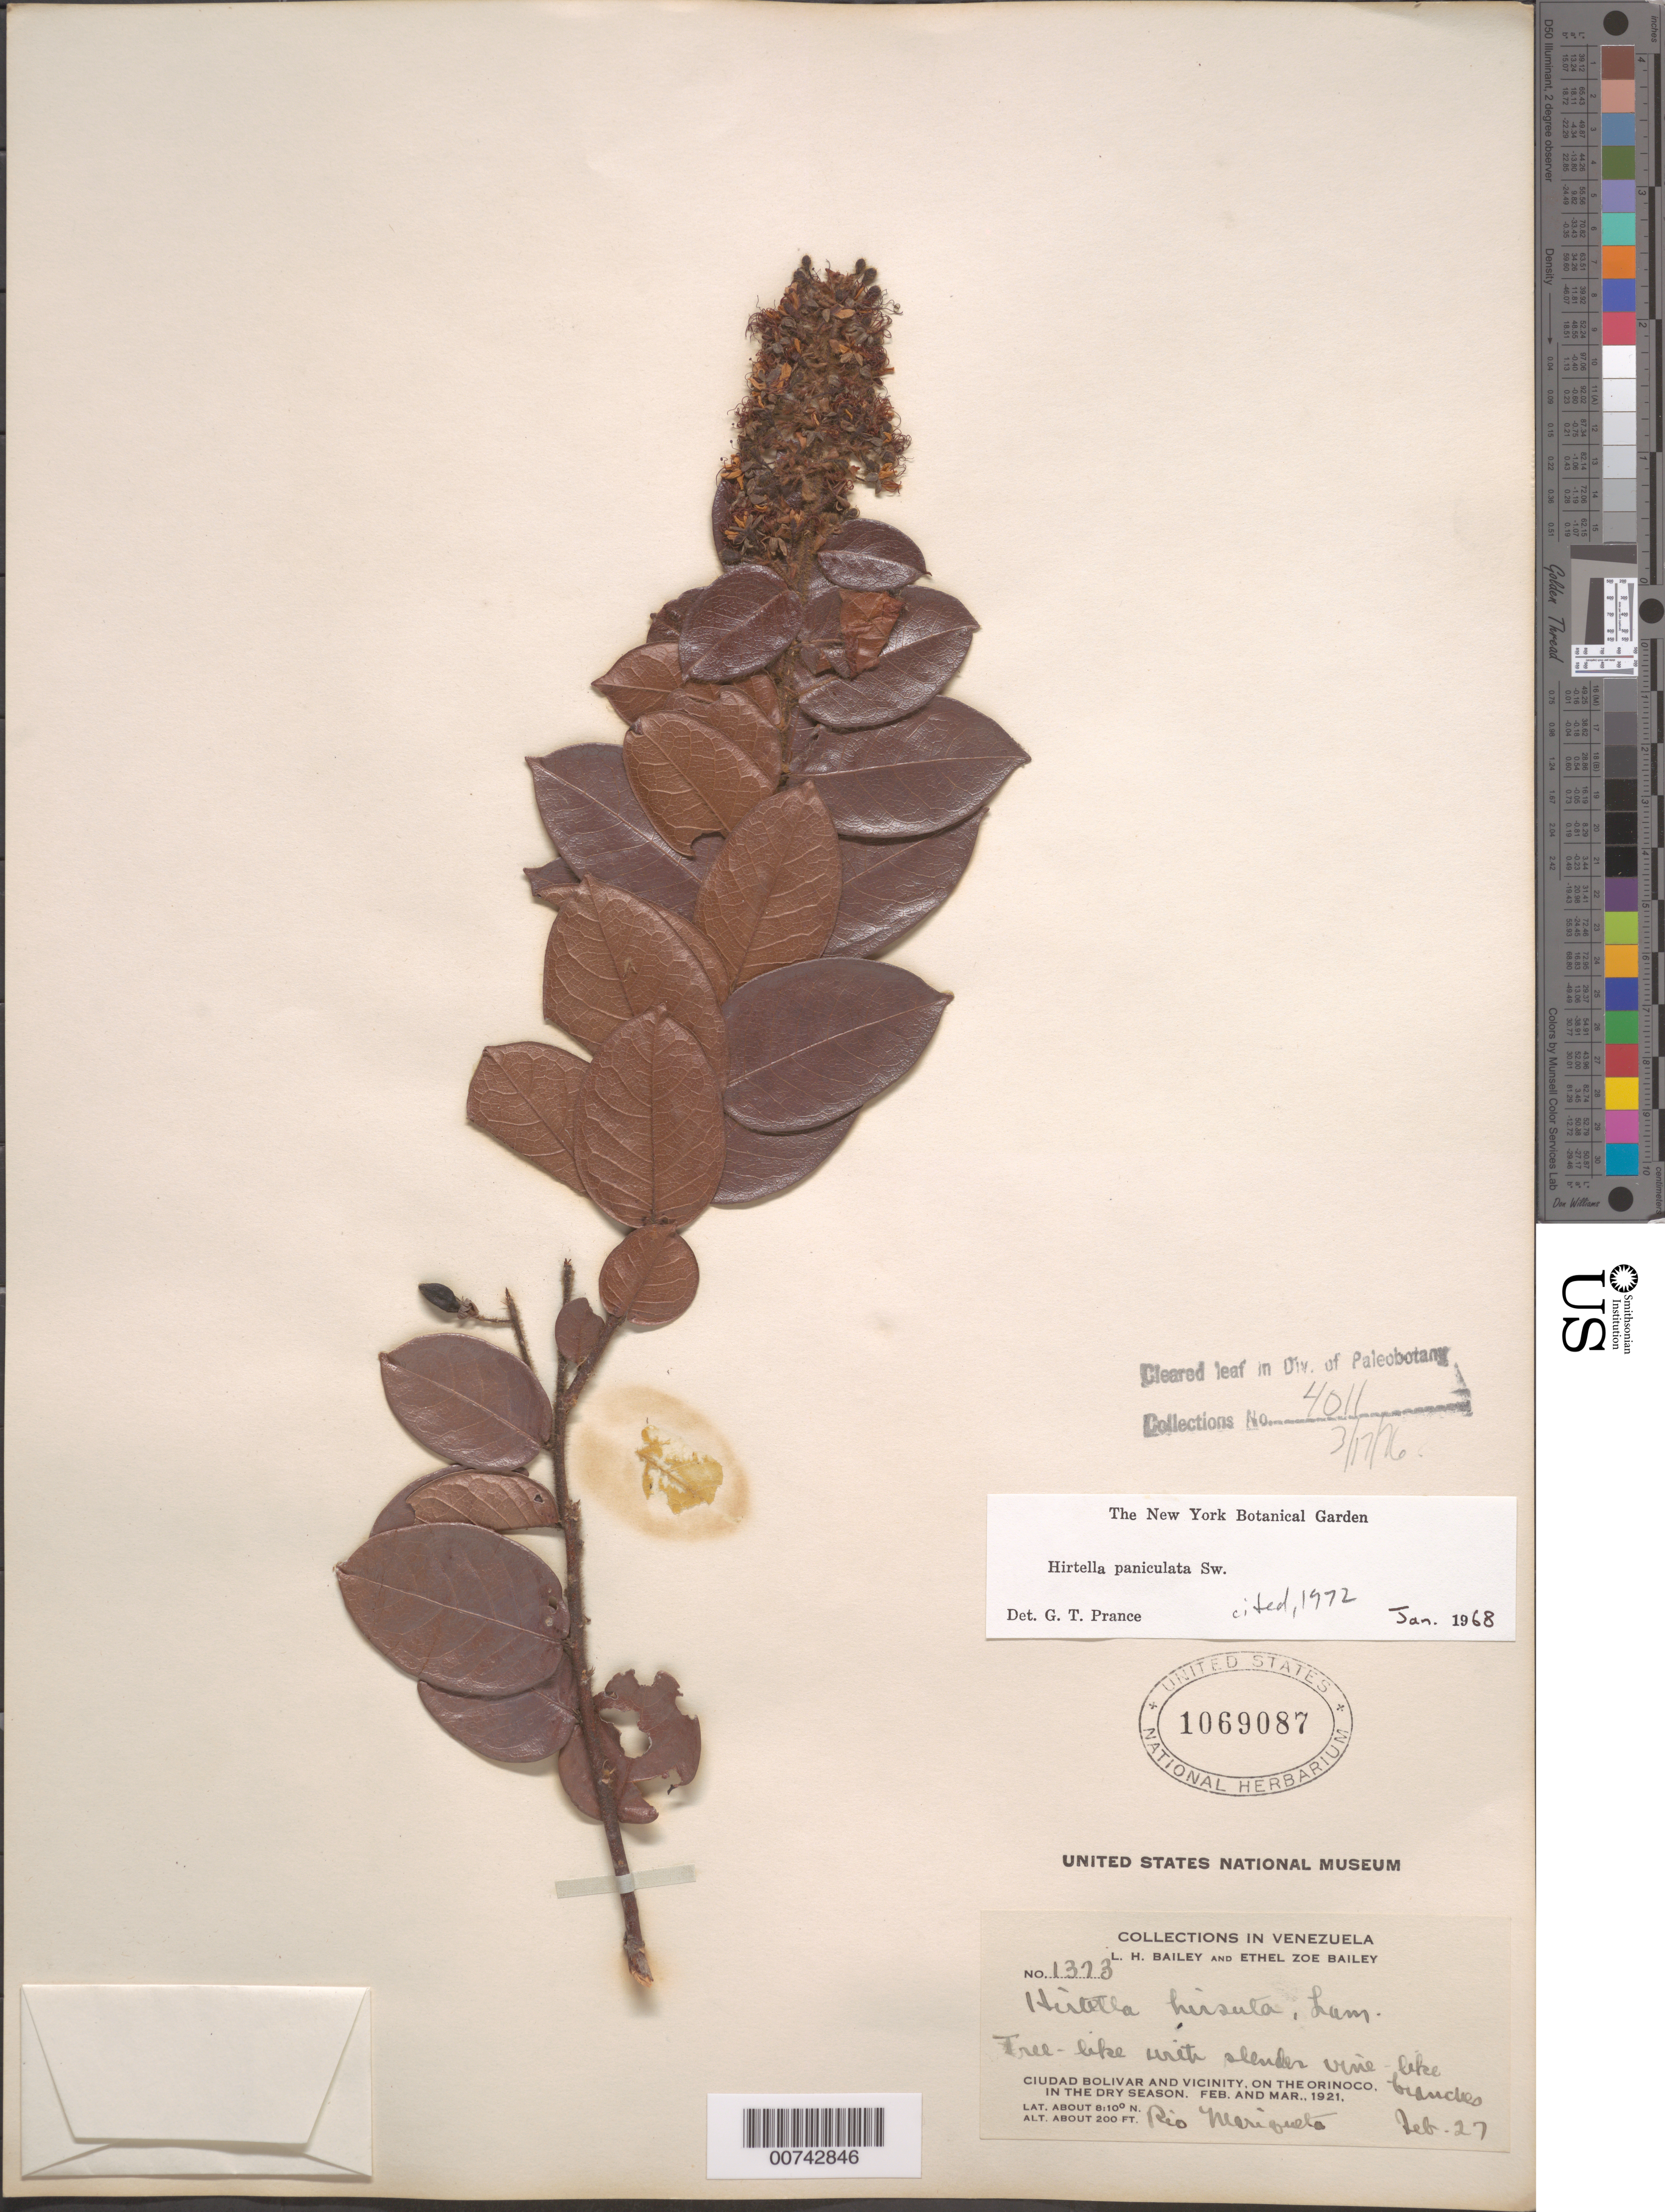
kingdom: Plantae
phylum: Tracheophyta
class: Magnoliopsida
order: Malpighiales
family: Chrysobalanaceae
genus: Hirtella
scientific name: Hirtella paniculata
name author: Sw.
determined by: Prance, G. T.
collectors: L. H. Bailey & E. Z. Bailey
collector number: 1373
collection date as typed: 27-Feb-21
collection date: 1921-02-27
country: Venezuela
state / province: Bolívar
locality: Ciudad Bolívar, Orinoco R., Mariqueta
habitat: Dry season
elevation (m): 61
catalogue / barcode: US 1069087